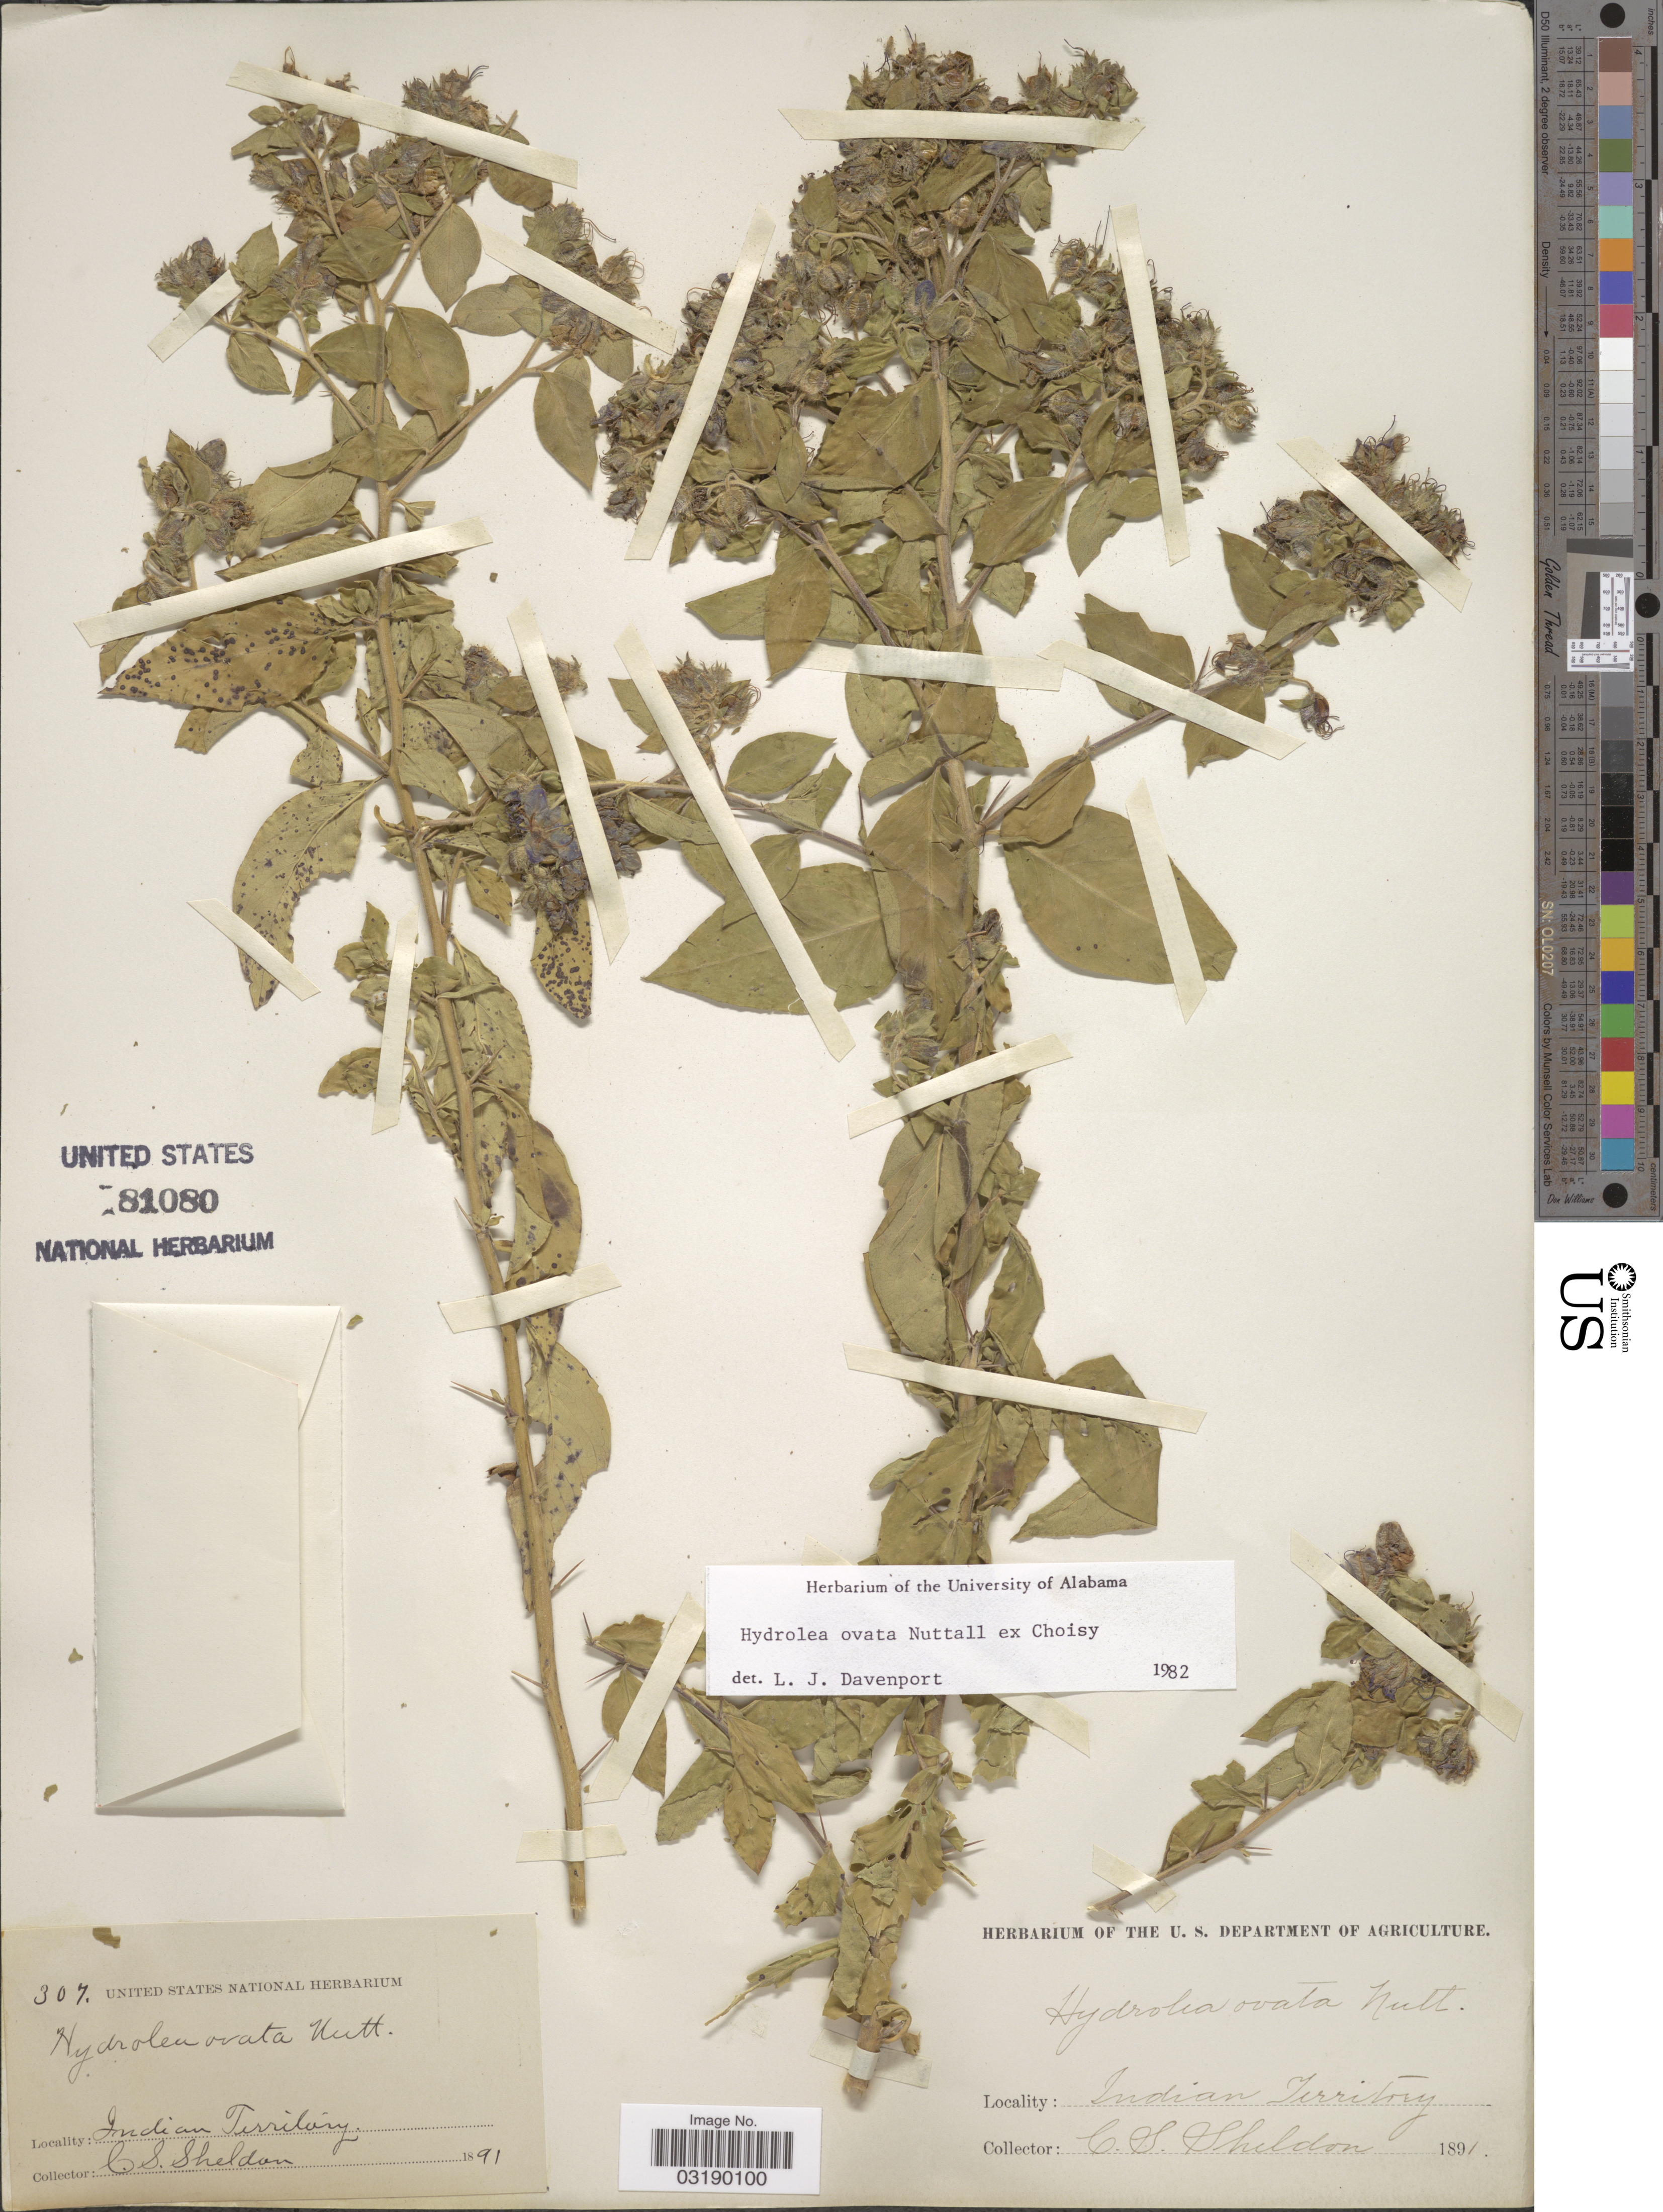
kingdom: Plantae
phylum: Tracheophyta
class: Magnoliopsida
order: Solanales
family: Hydroleaceae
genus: Hydrolea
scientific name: Hydrolea ovata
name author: Nutt. ex Choisy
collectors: C. S. Sheldon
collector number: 307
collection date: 1891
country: United States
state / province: Oklahoma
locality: Indian Territory.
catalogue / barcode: US 81080